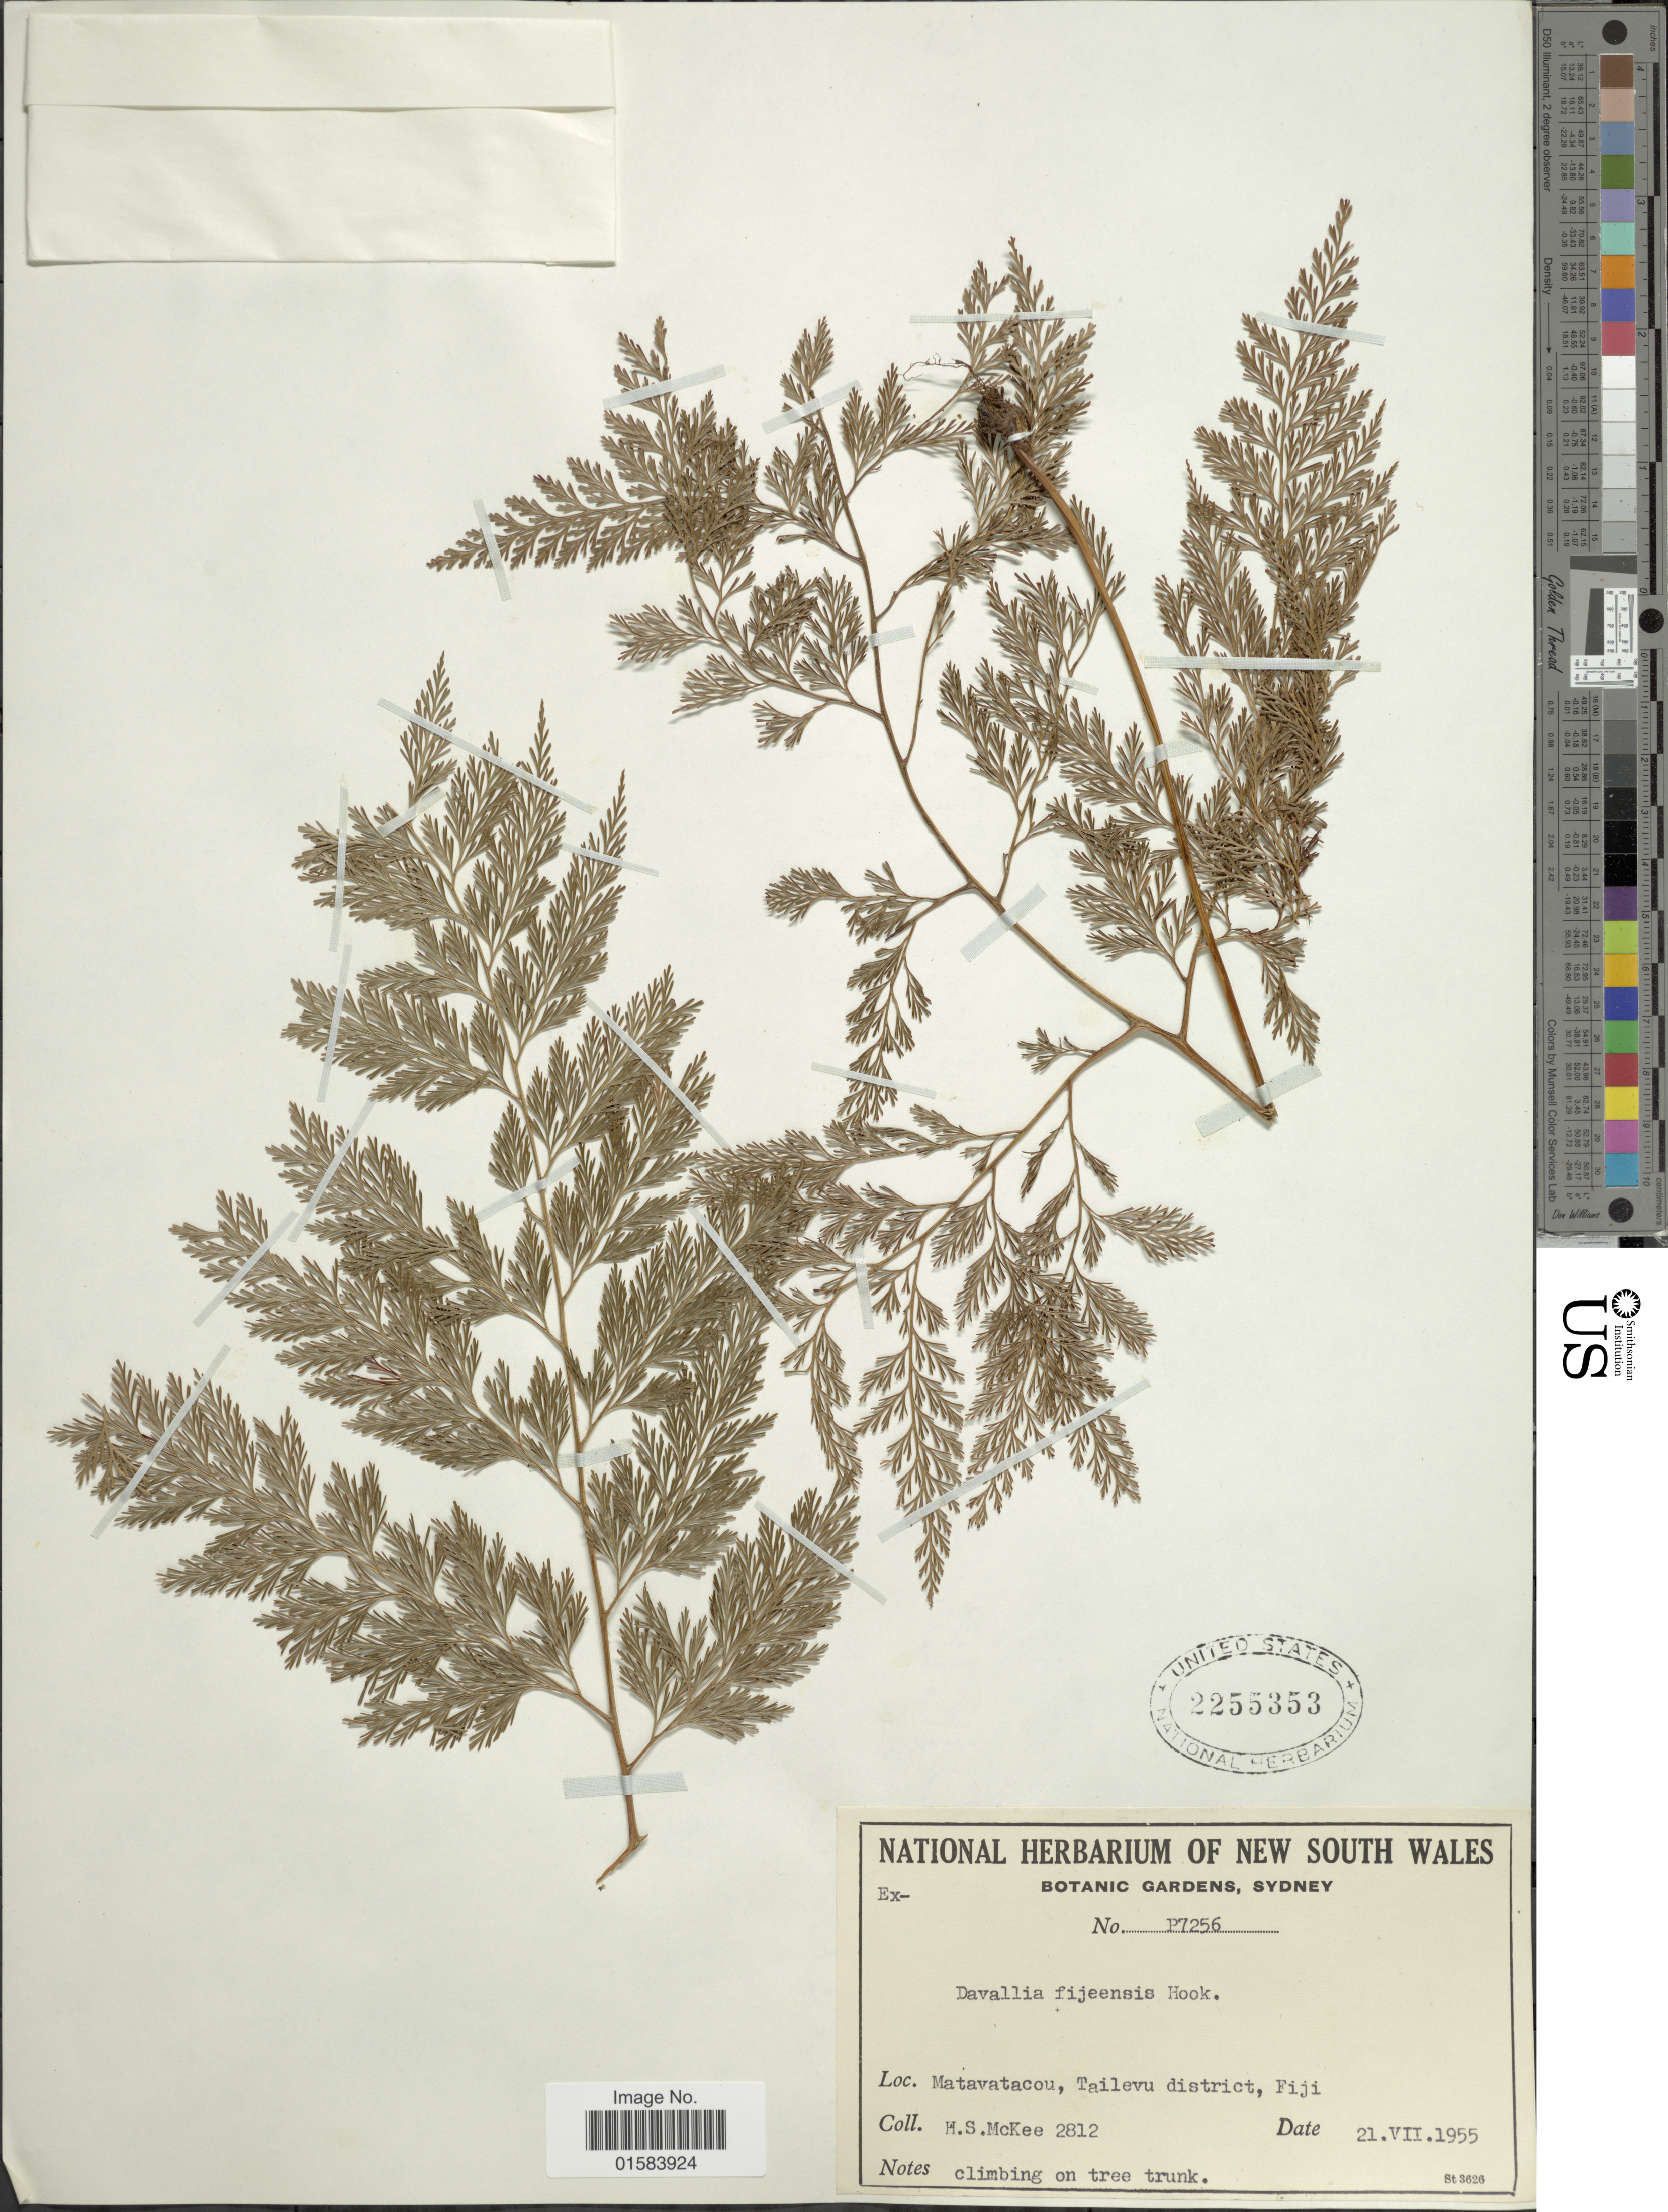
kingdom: Plantae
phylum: Tracheophyta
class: Polypodiopsida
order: Polypodiales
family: Davalliaceae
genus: Davallia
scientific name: Davallia solida var. fejeensis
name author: (Hook.) Noot.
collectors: H. S. McKee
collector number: P7256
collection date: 1955-07-21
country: Fiji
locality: Matavatacou, Tailevu district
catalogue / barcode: US 2255353